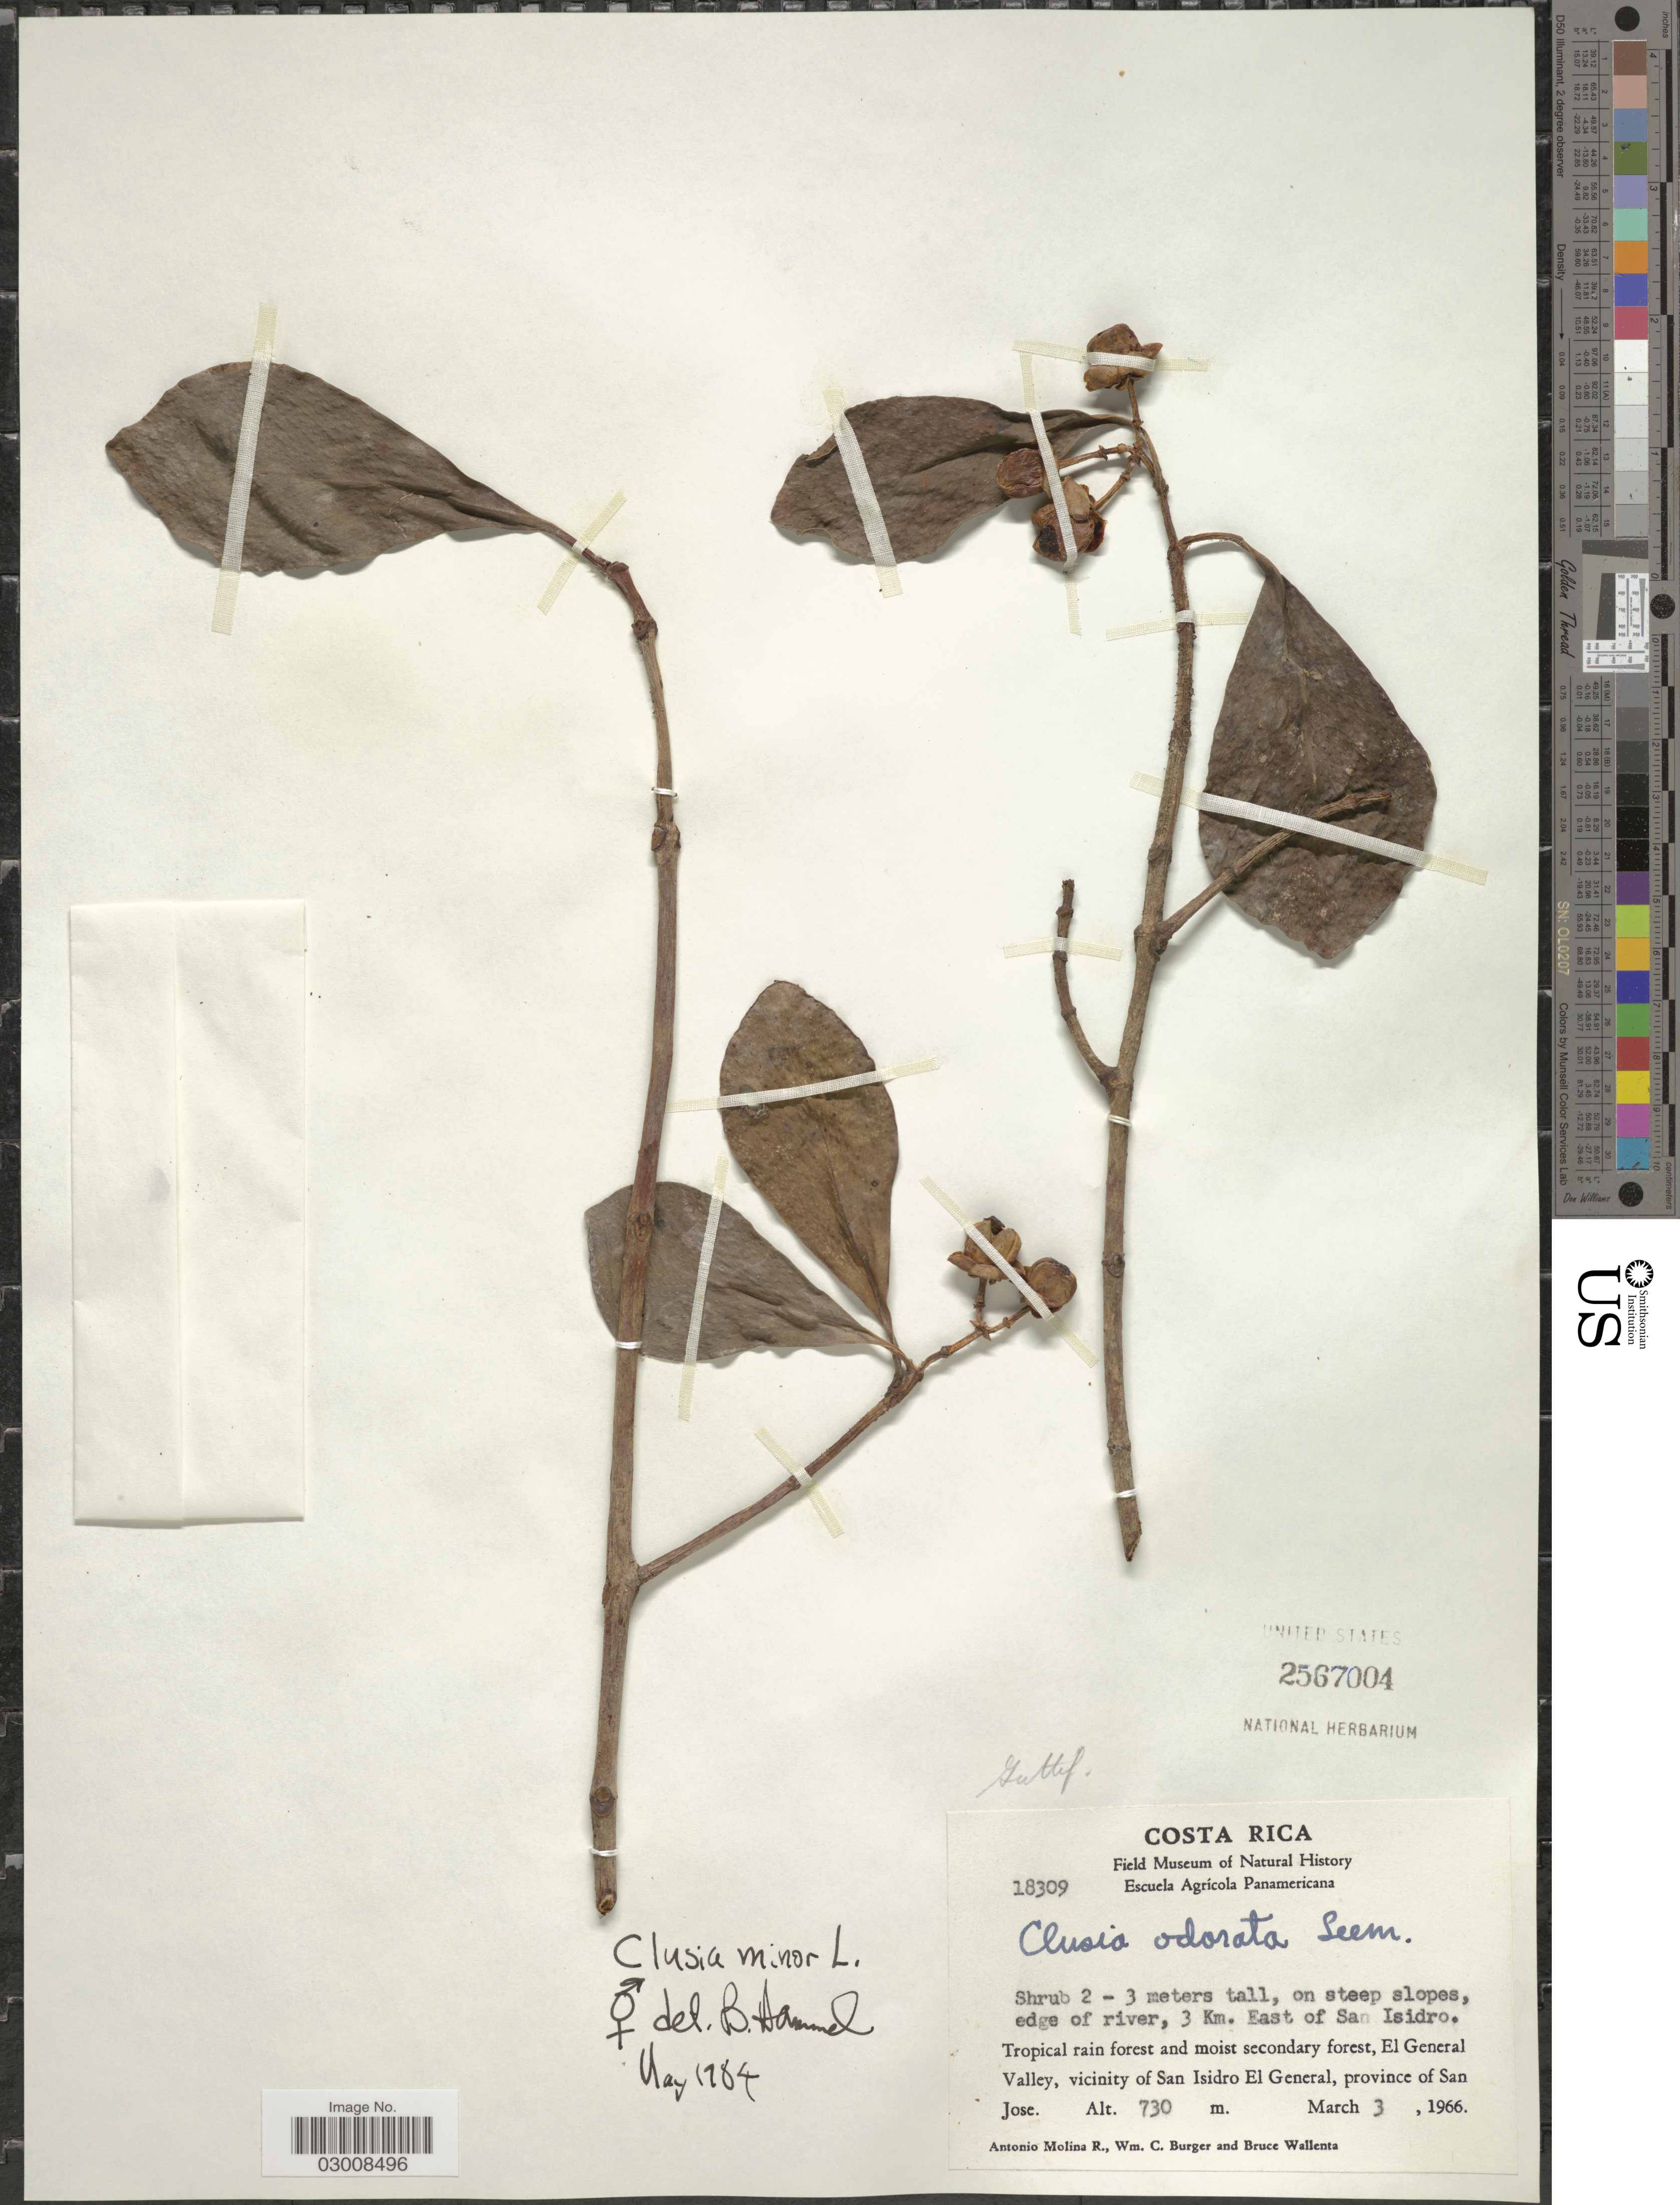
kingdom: Plantae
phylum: Tracheophyta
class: Magnoliopsida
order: Malpighiales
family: Clusiaceae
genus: Clusia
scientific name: Clusia minor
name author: L.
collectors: A. Molina R., W. Burger & B. Wallenta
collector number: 18309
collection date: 1966-03-03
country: Costa Rica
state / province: San José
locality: On steep slopes, edge of river, 3 Km. East of San Isidro El General.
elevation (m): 730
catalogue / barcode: US 2567004